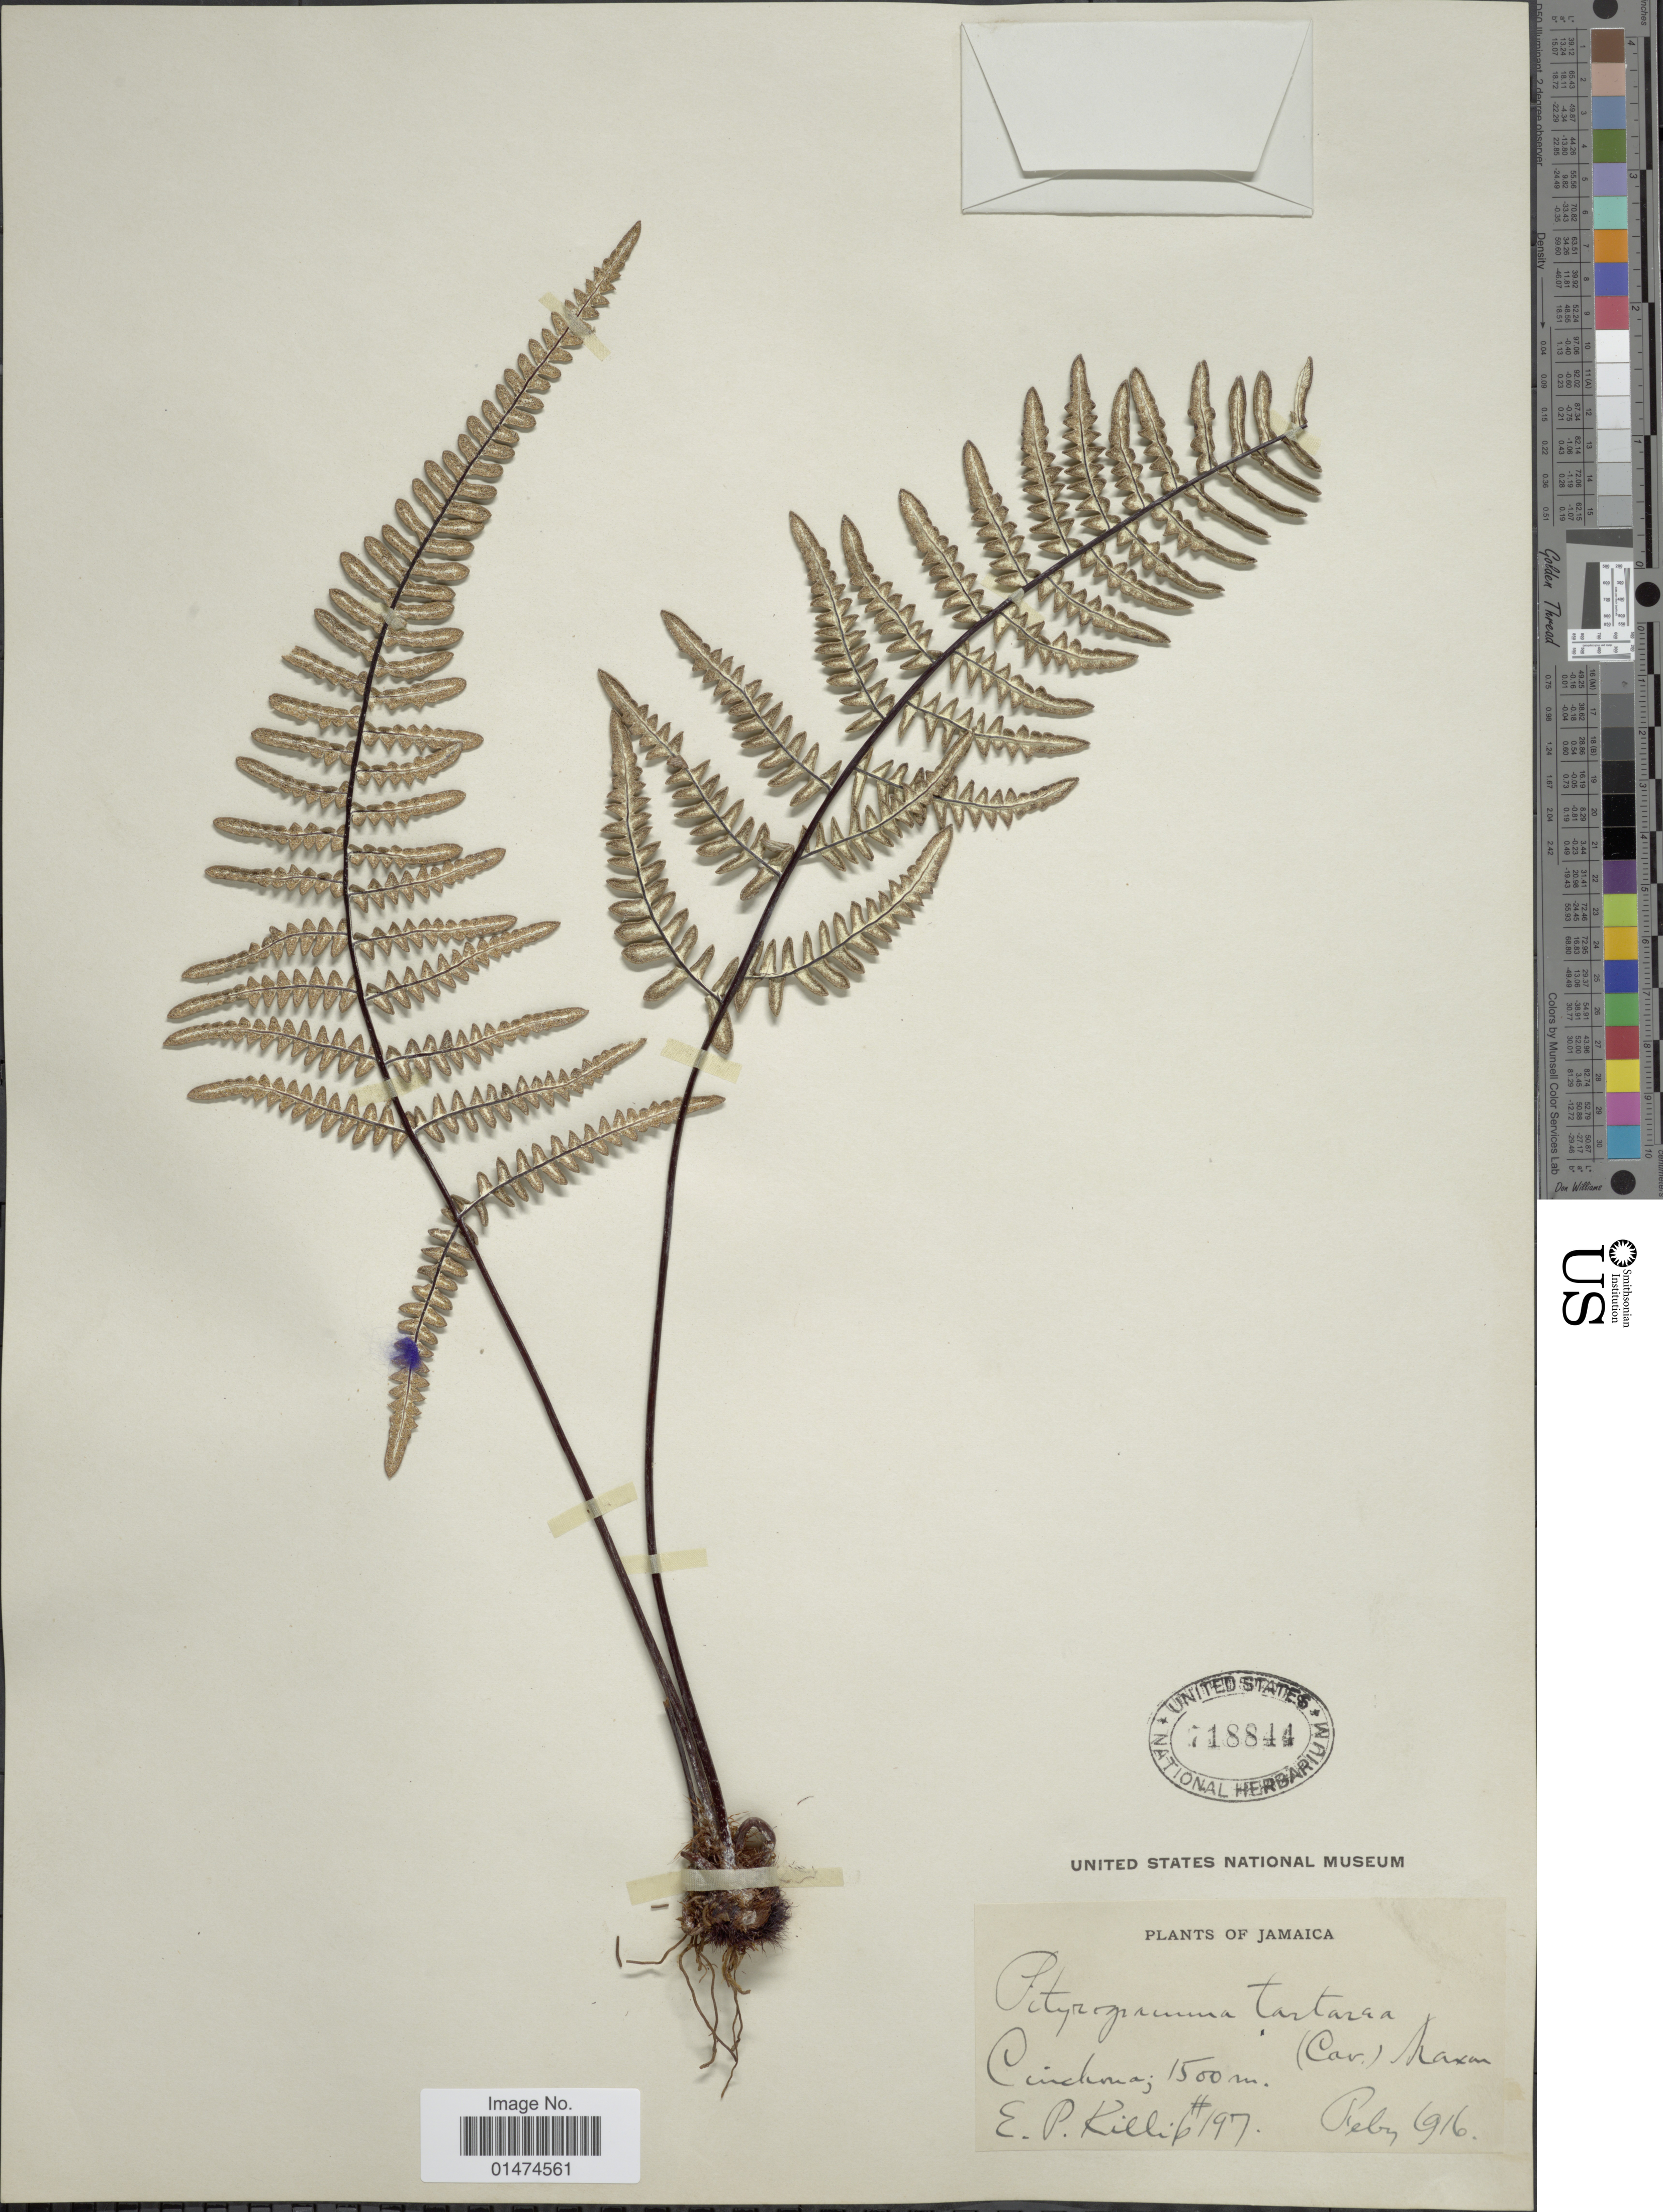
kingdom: Plantae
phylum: Tracheophyta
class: Polypodiopsida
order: Polypodiales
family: Pteridaceae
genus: Pityrogramma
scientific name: Pityrogramma ebenea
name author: (L.) Proctor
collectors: E. P. Killip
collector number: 197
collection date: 1916-02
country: Jamaica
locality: Jamaica, Cinchaona.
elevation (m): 1500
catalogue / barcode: US 718844